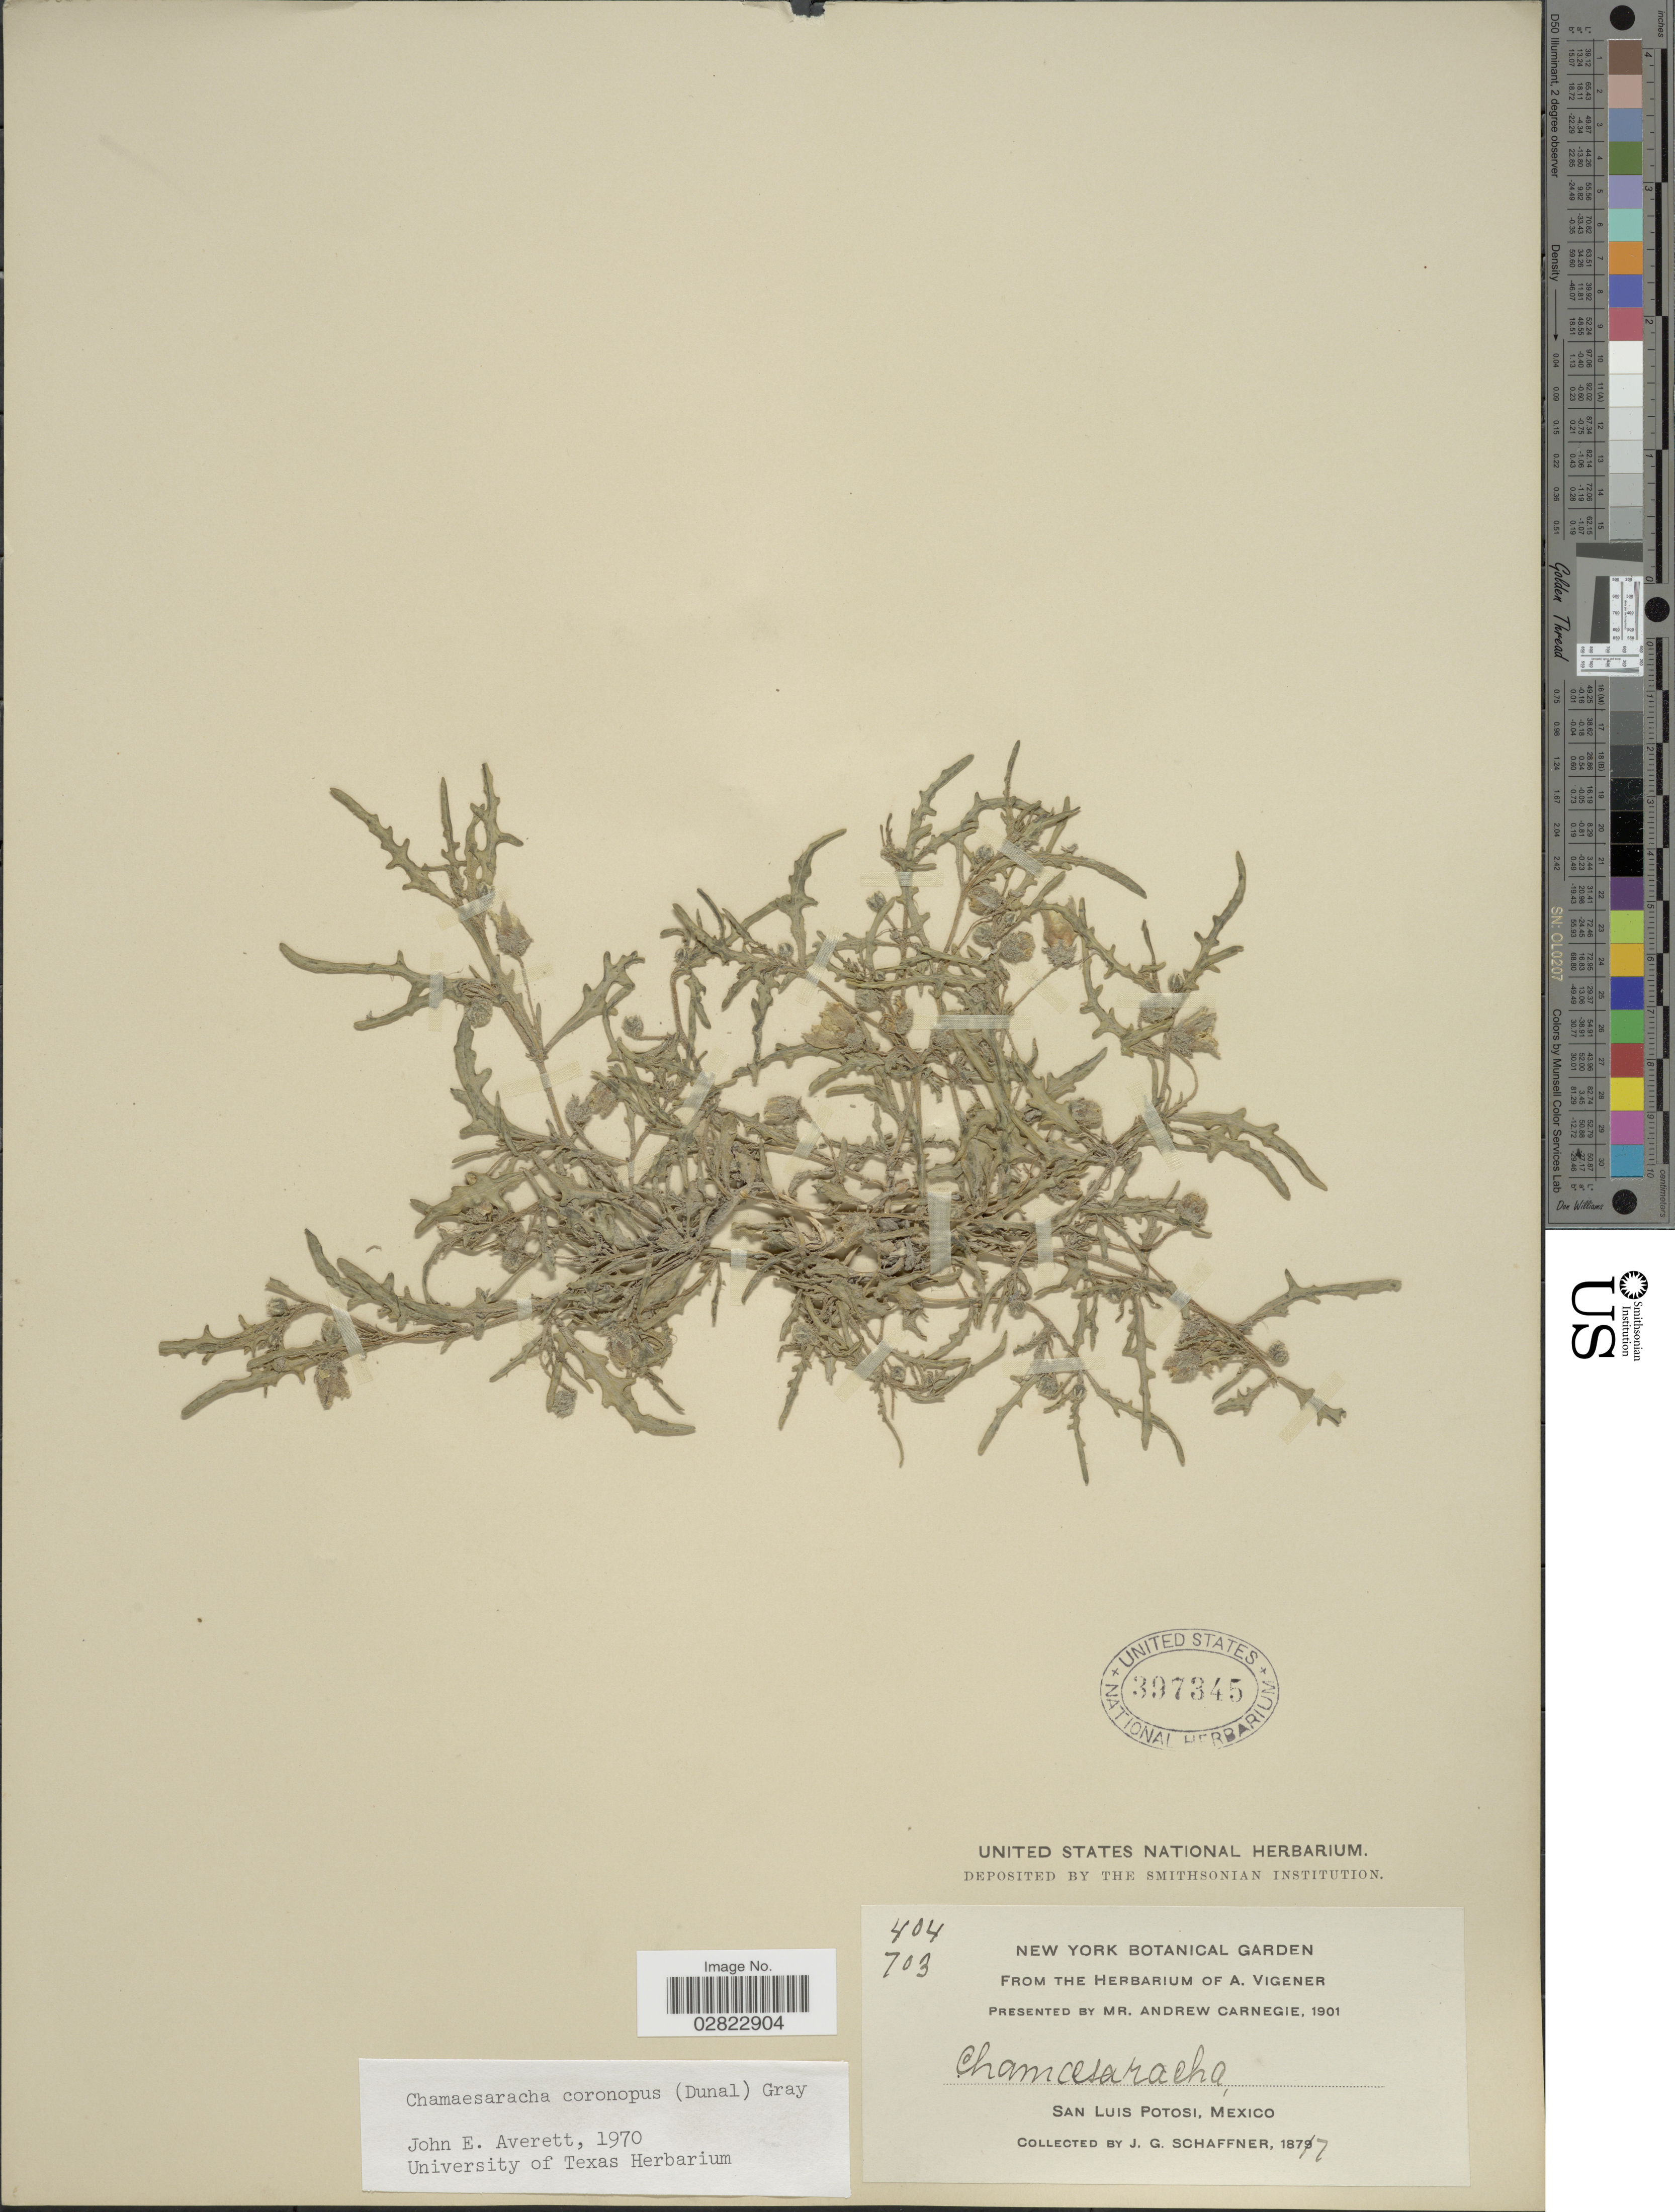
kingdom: Plantae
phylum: Tracheophyta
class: Magnoliopsida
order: Solanales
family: Solanaceae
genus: Chamaesaracha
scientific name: Chamaesaracha coronopus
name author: (Dunal) A. Gray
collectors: J. G. Schaffner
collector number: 404/703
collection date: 1877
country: Mexico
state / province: San Luis Potosí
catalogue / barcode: US 397345